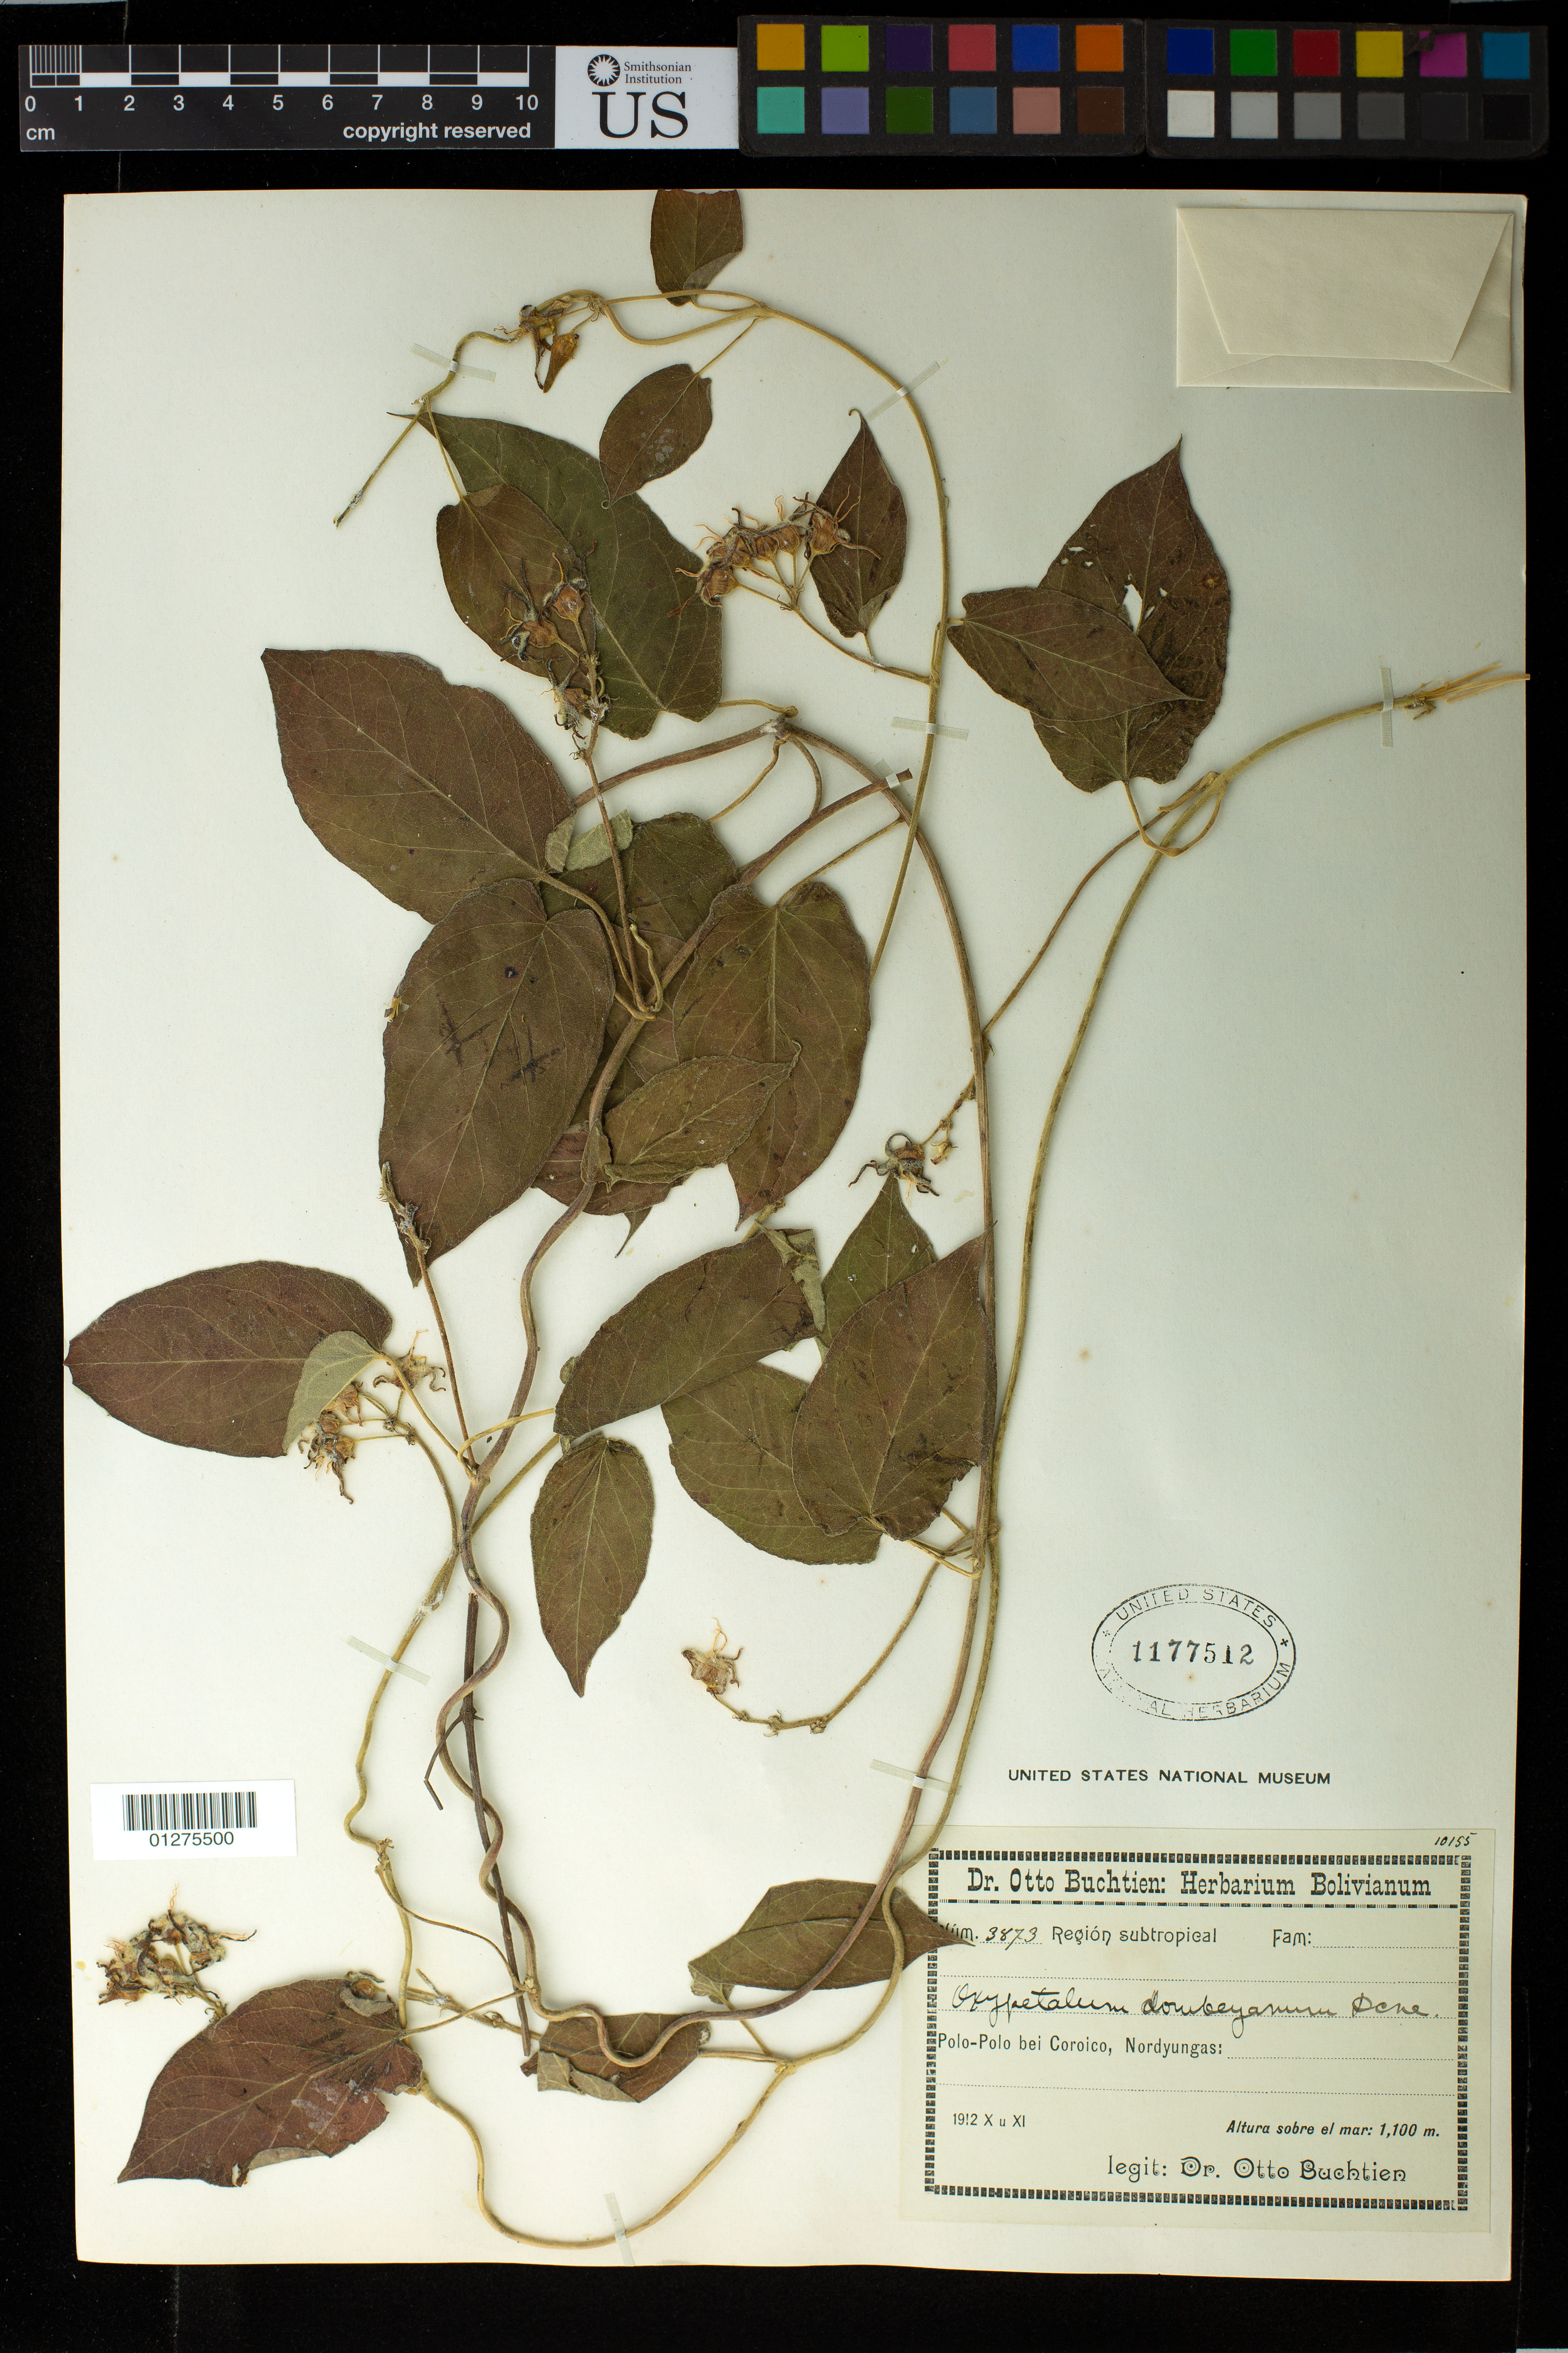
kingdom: Plantae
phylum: Tracheophyta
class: Magnoliopsida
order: Gentianales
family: Apocynaceae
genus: Oxypetalum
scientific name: Oxypetalum dombeyanum Decne.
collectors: O. Buchtien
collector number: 3873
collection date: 1912-10/1912-11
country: Bolivia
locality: Polo-Polo bei Coroico, Nordyungas.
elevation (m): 1100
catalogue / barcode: US 1177512